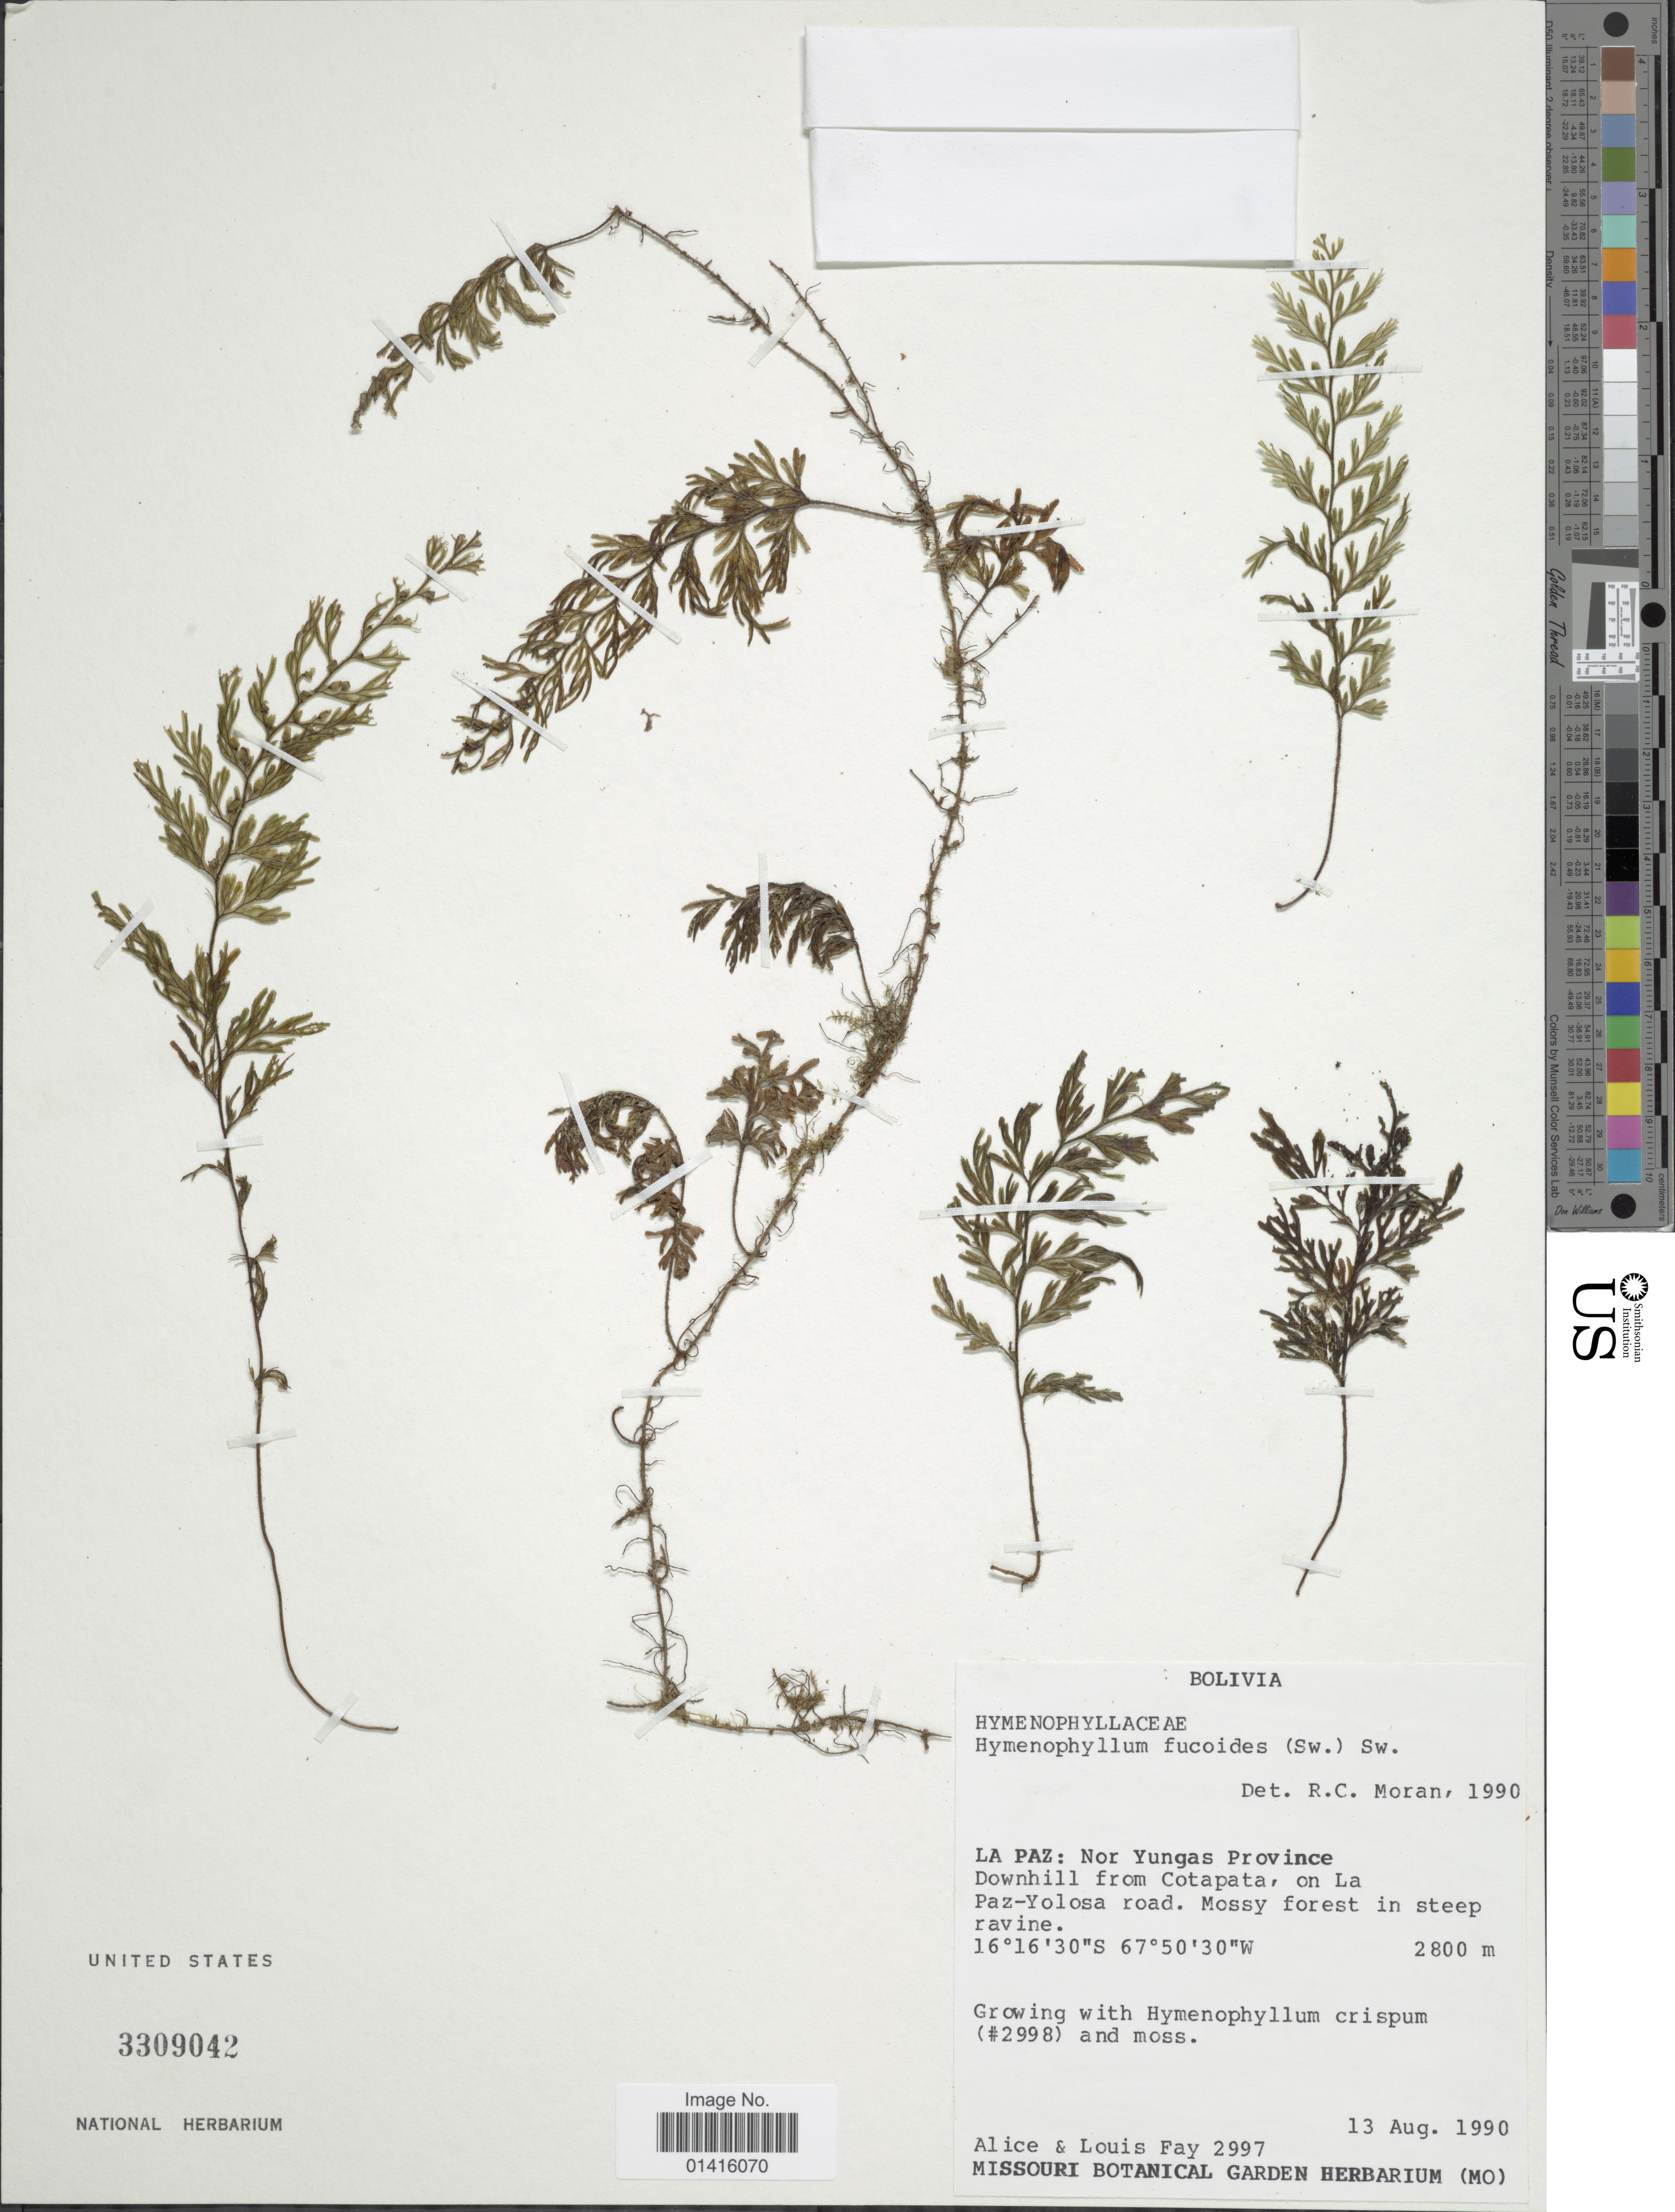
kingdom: Plantae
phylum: Tracheophyta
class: Polypodiopsida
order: Hymenophyllales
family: Hymenophyllaceae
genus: Hymenophyllum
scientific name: Hymenophyllum fucoides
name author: (Sw.) Sw.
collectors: A. Fay & L. Fay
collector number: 2997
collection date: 1990-08-13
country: Bolivia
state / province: La Paz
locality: La Paz: Nor Yungas Province, Downhill from Cotapata, on la Paz-Yolosa road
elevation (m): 2800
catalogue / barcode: US 3309042